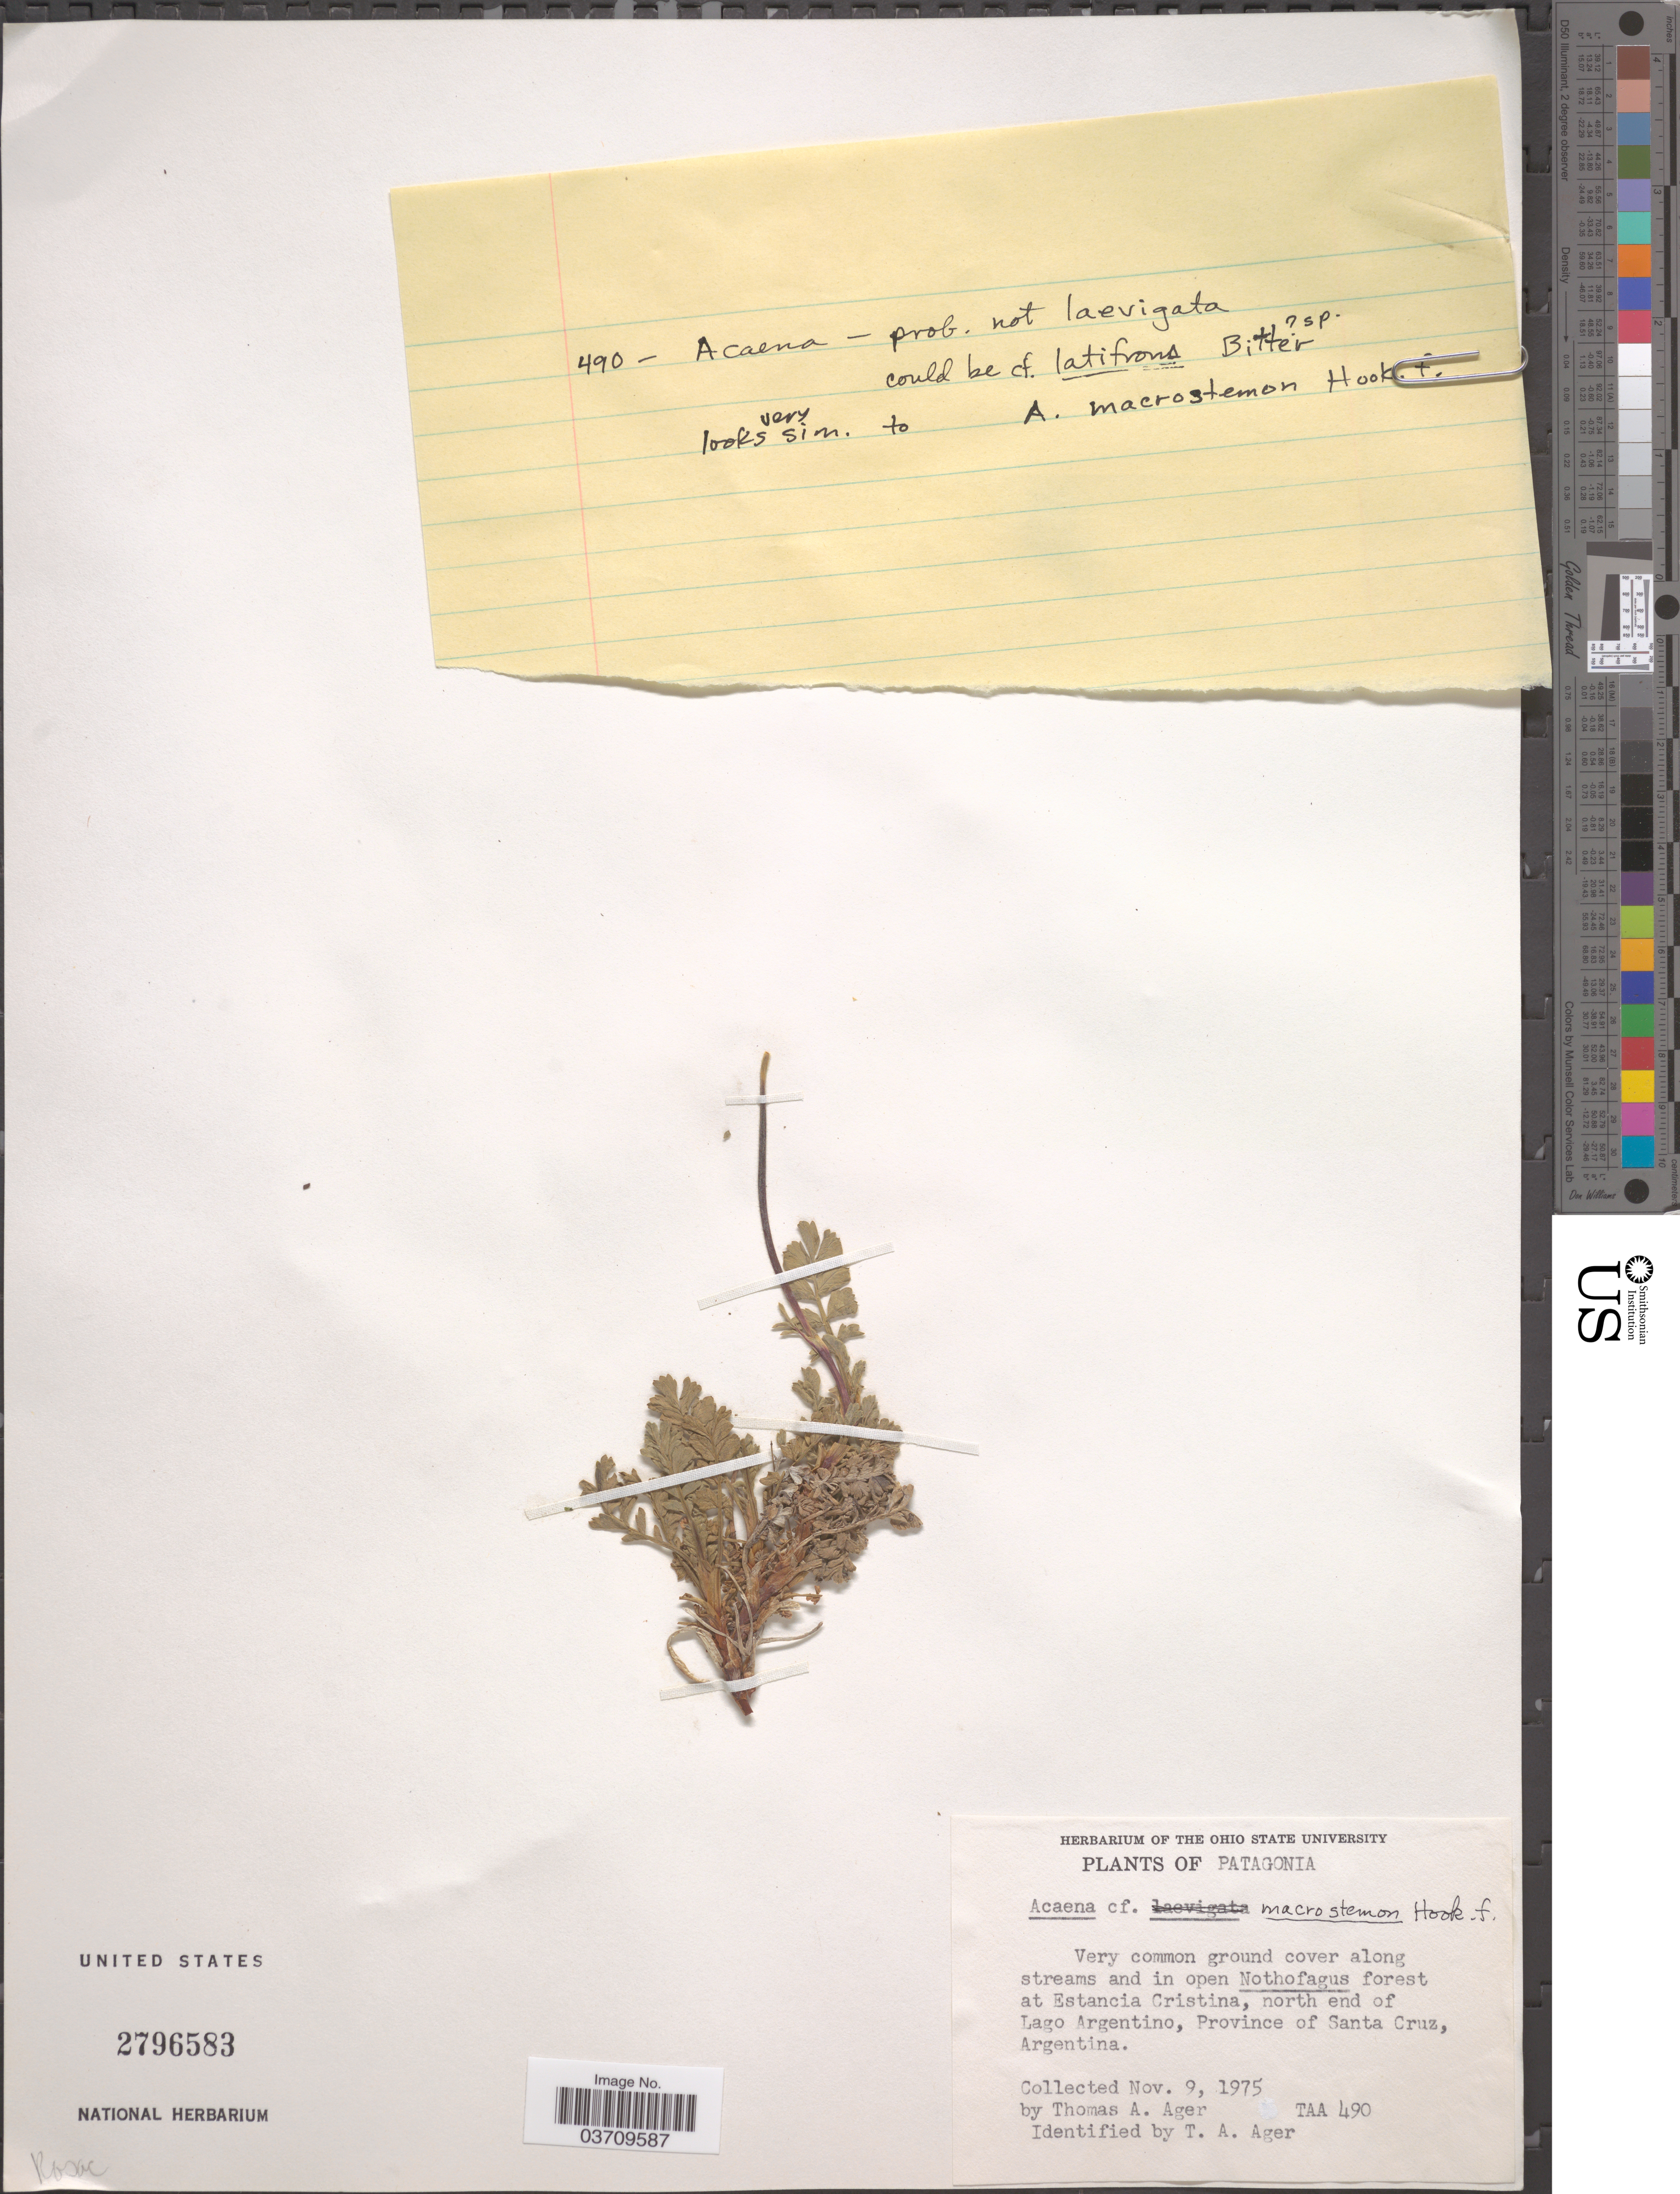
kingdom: Plantae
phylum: Tracheophyta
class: Magnoliopsida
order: Rosales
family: Rosaceae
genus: Acaena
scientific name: Acaena magellanica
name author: Vahl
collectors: T. A. Ager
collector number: TAA 490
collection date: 1975-11-09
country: Argentina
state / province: Santa Cruz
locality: Patagonia. Estancia Cristina, north end of Lago Argentino.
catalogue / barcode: US 2796583